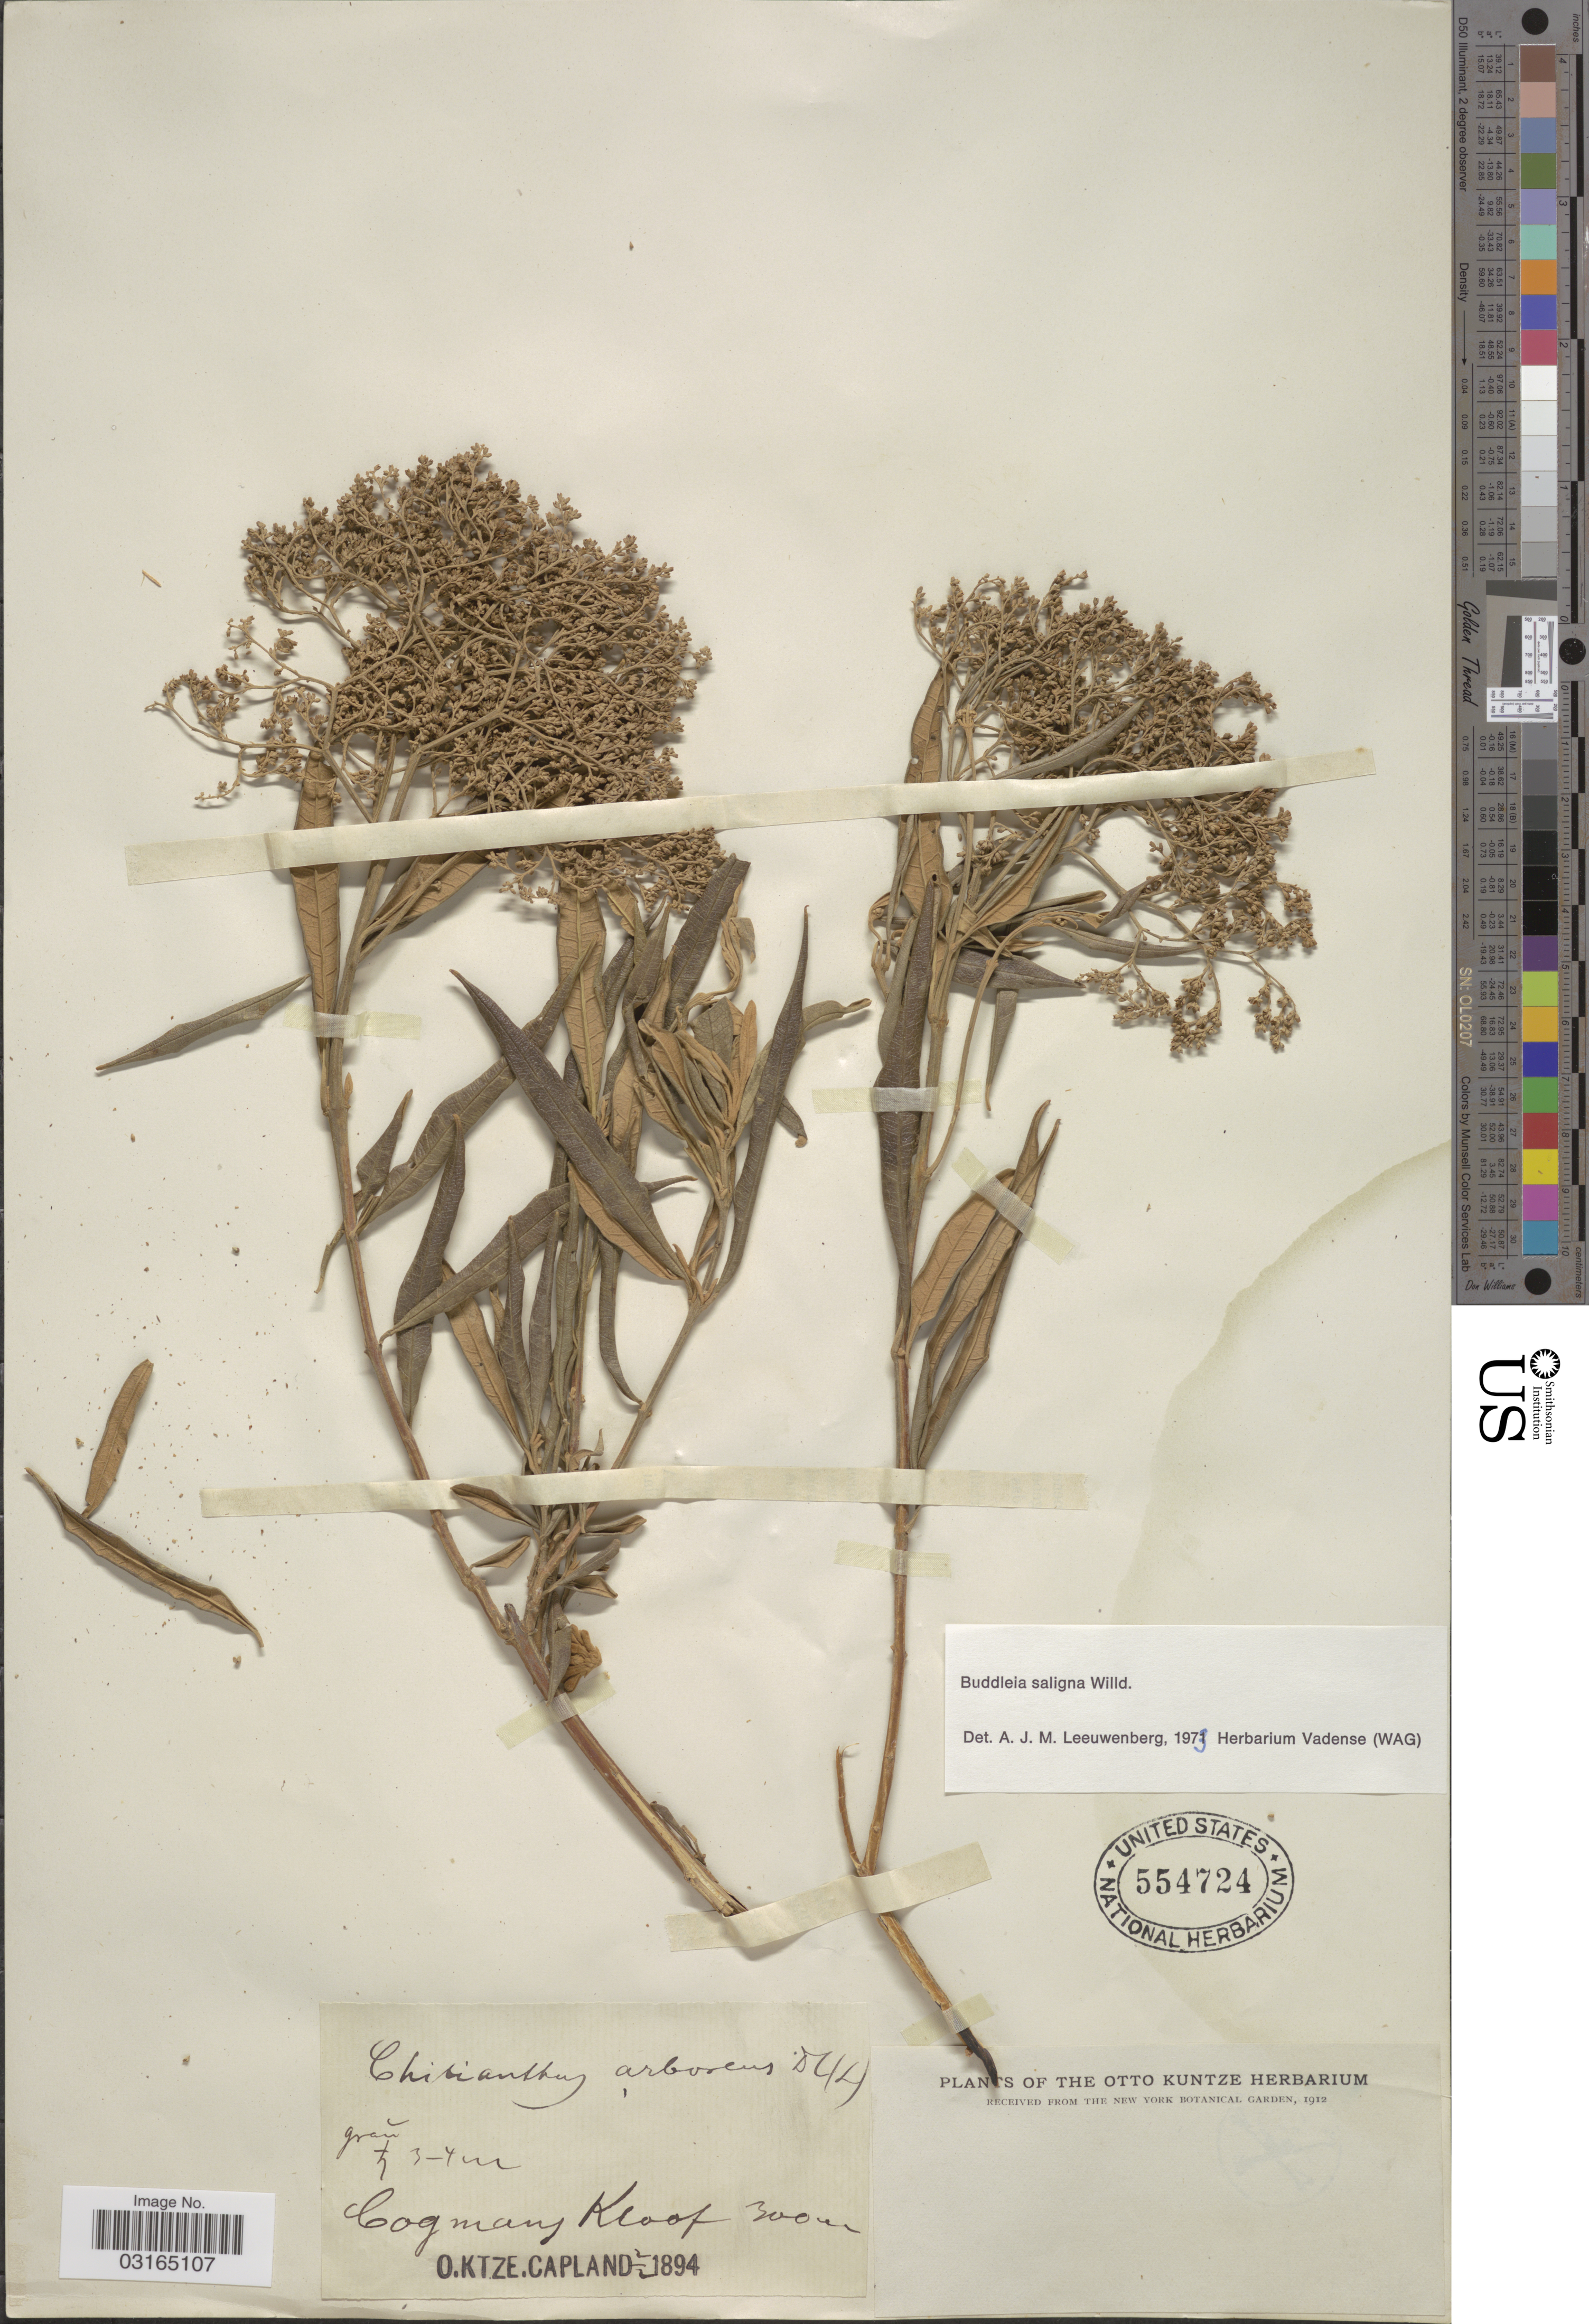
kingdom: Plantae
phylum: Tracheophyta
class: Magnoliopsida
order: Lamiales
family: Scrophulariaceae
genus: Buddleja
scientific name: Buddleja saligna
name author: Willd.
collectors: C.E.O. Kuntze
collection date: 1894-02-02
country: South Africa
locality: Cogmans Kloof. Capland.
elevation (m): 300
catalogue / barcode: US 554724